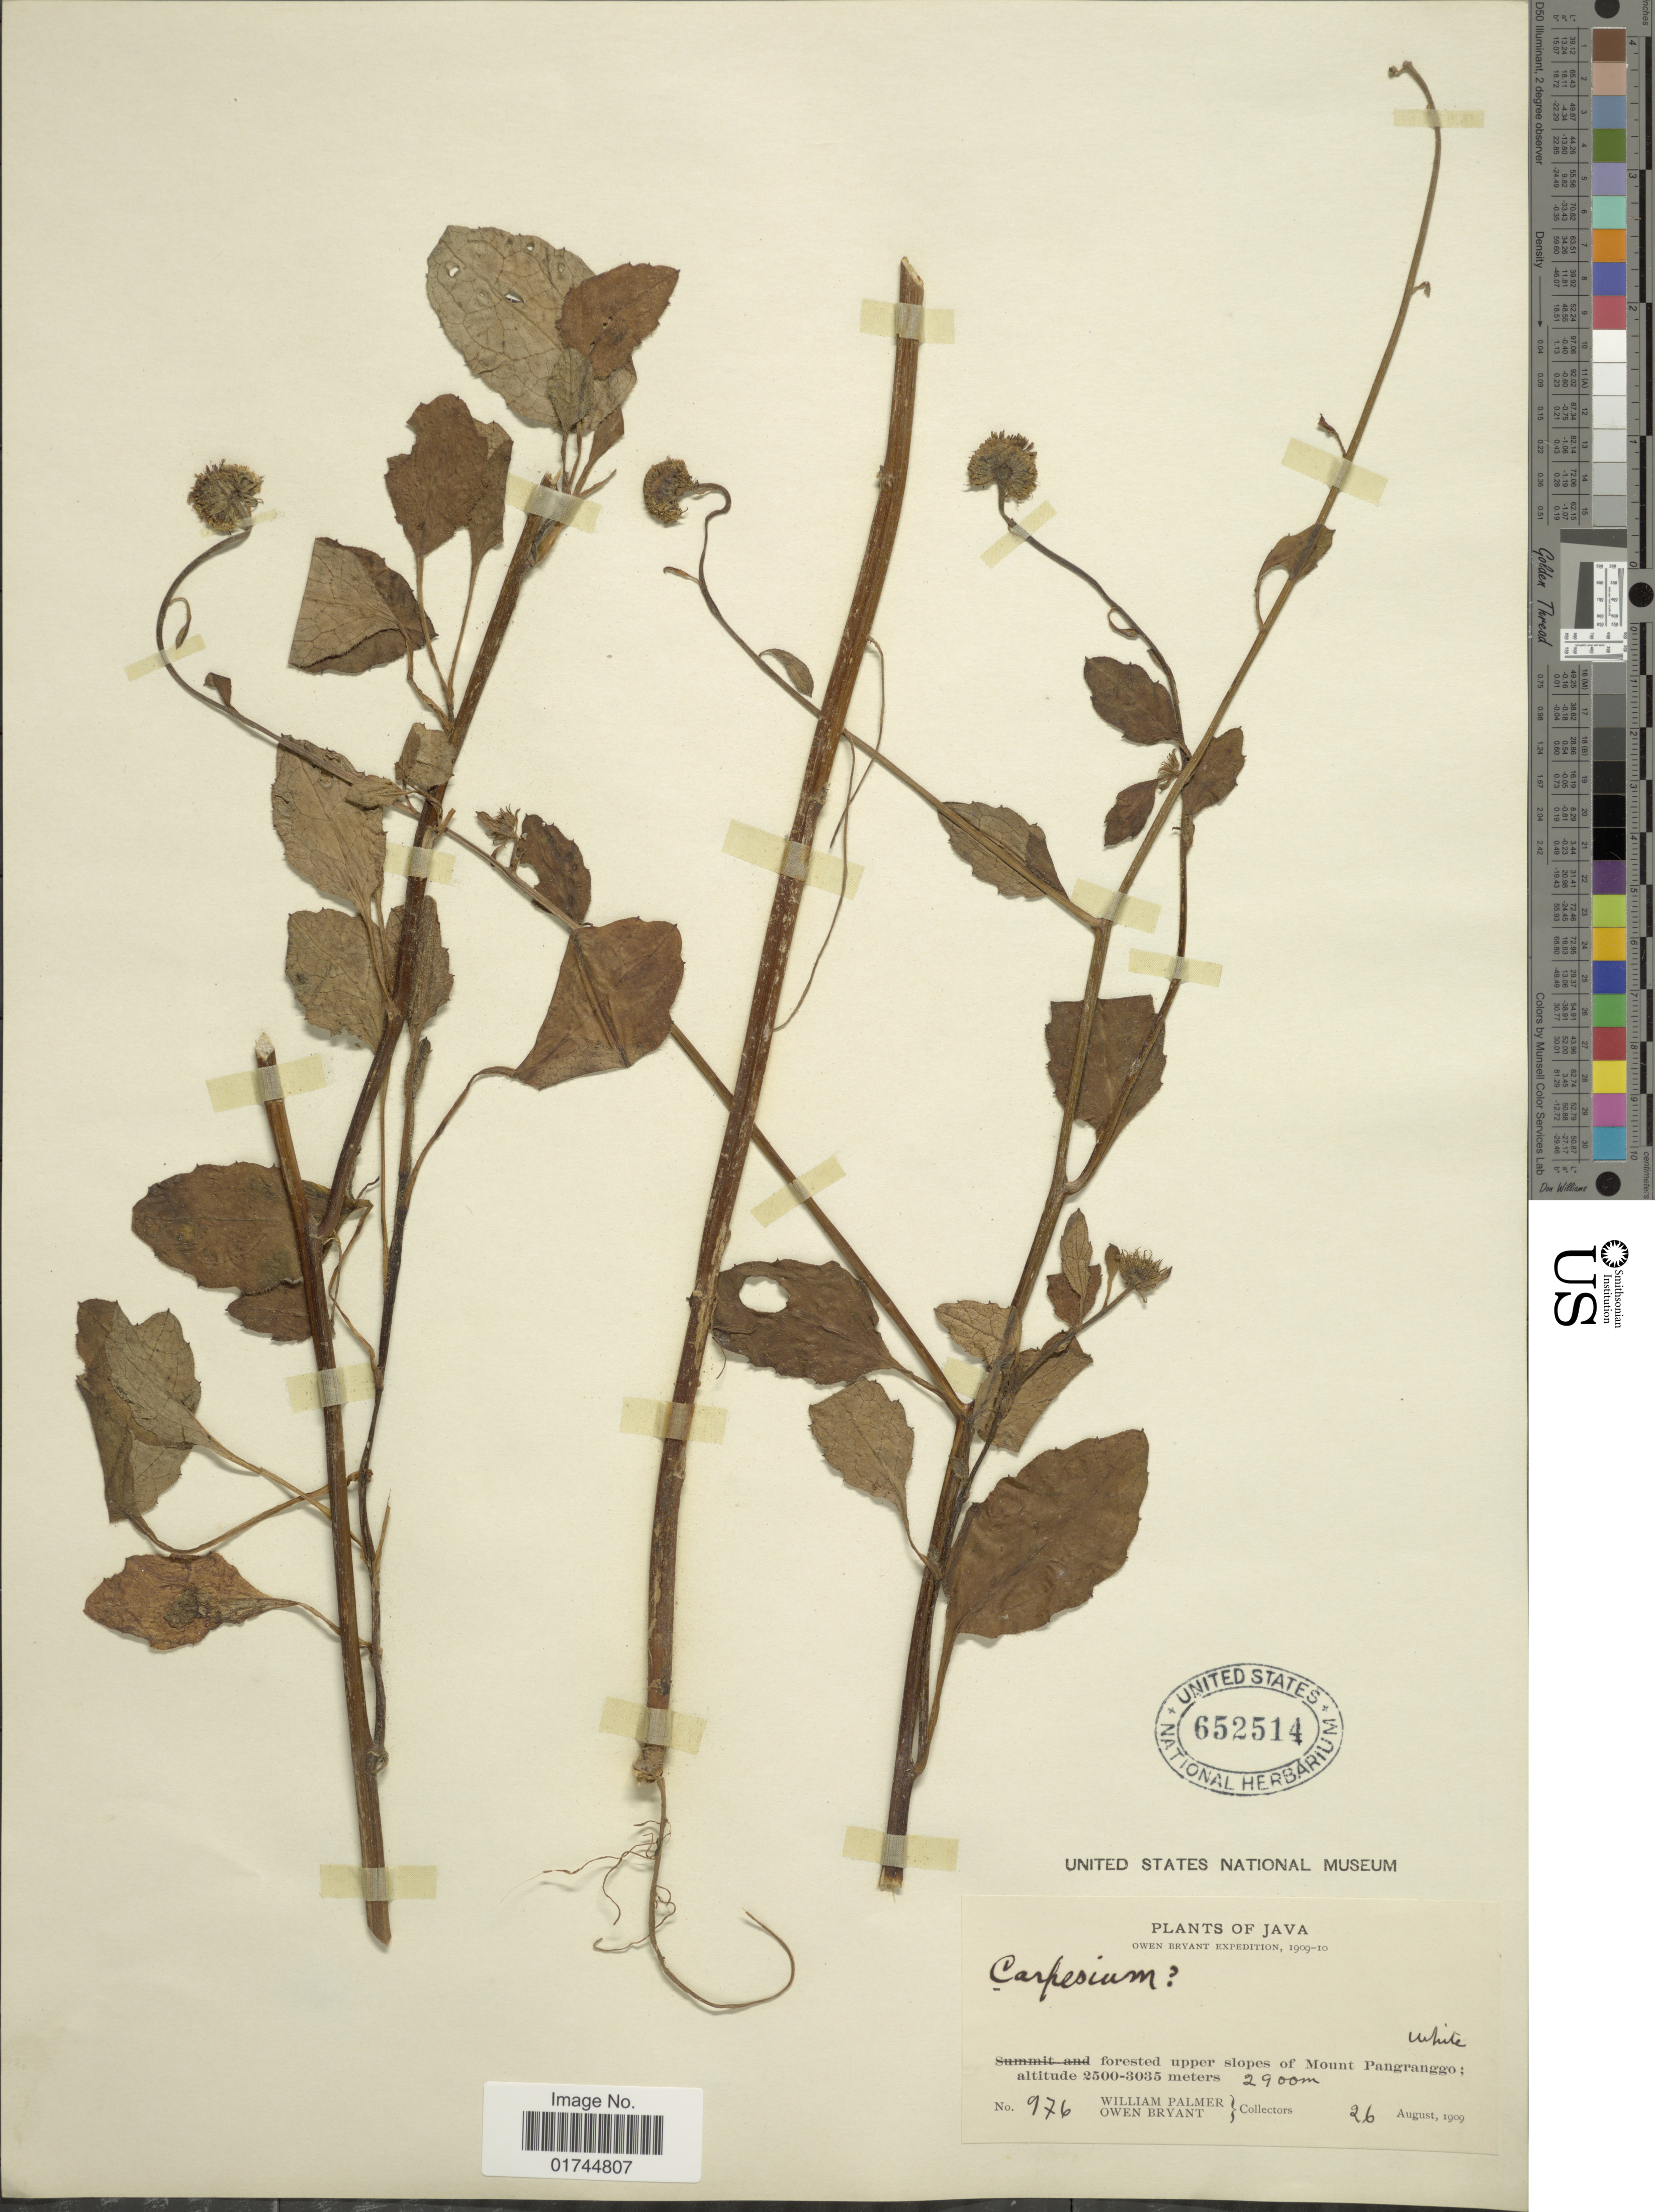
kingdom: Plantae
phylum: Tracheophyta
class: Magnoliopsida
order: Asterales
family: Asteraceae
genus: Carpesium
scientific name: Carpesium sp.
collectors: W. Palmer & O. Bryant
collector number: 976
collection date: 1909-08-26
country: Indonesia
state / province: Java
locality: Forested upper slopes of Mount Pangranggo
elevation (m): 2900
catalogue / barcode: US 652514